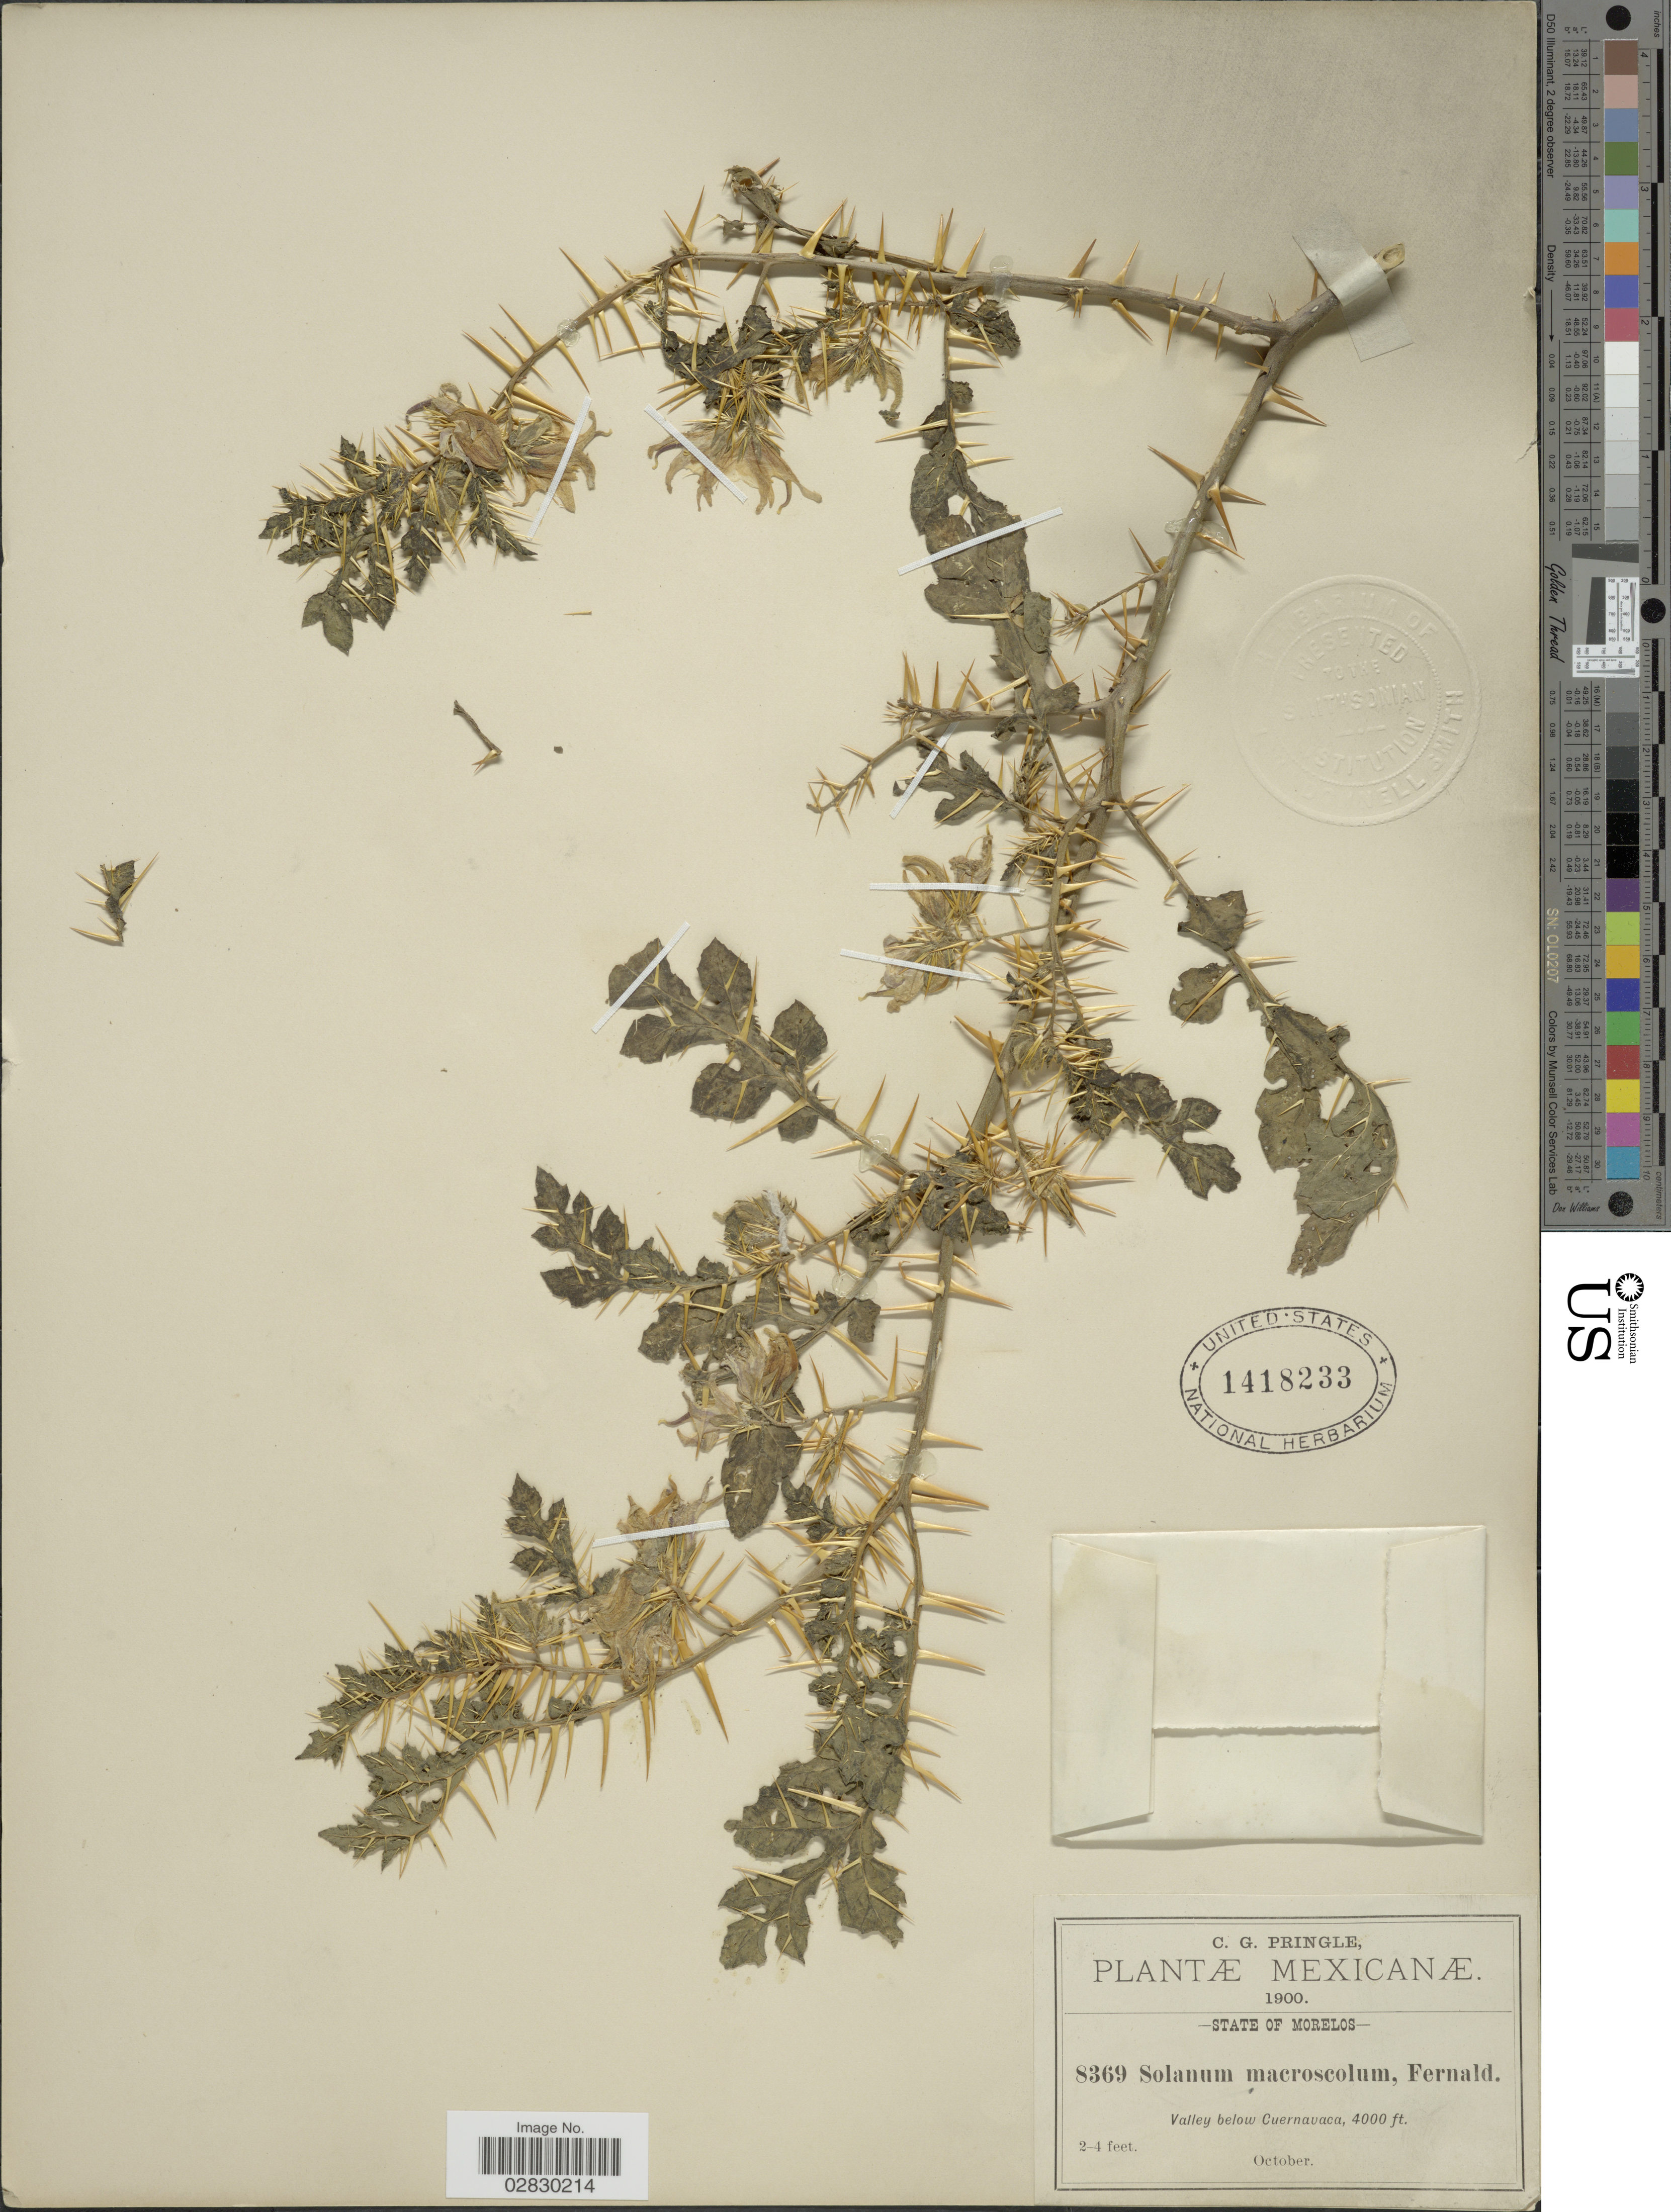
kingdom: Plantae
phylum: Tracheophyta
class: Magnoliopsida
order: Solanales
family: Solanaceae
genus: Solanum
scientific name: Solanum macroscolum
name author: Fernald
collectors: C. G. Pringle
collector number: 8369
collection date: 1900-10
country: Mexico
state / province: Morelos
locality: Valley below Cuernavaca.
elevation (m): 1219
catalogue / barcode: US 1418233